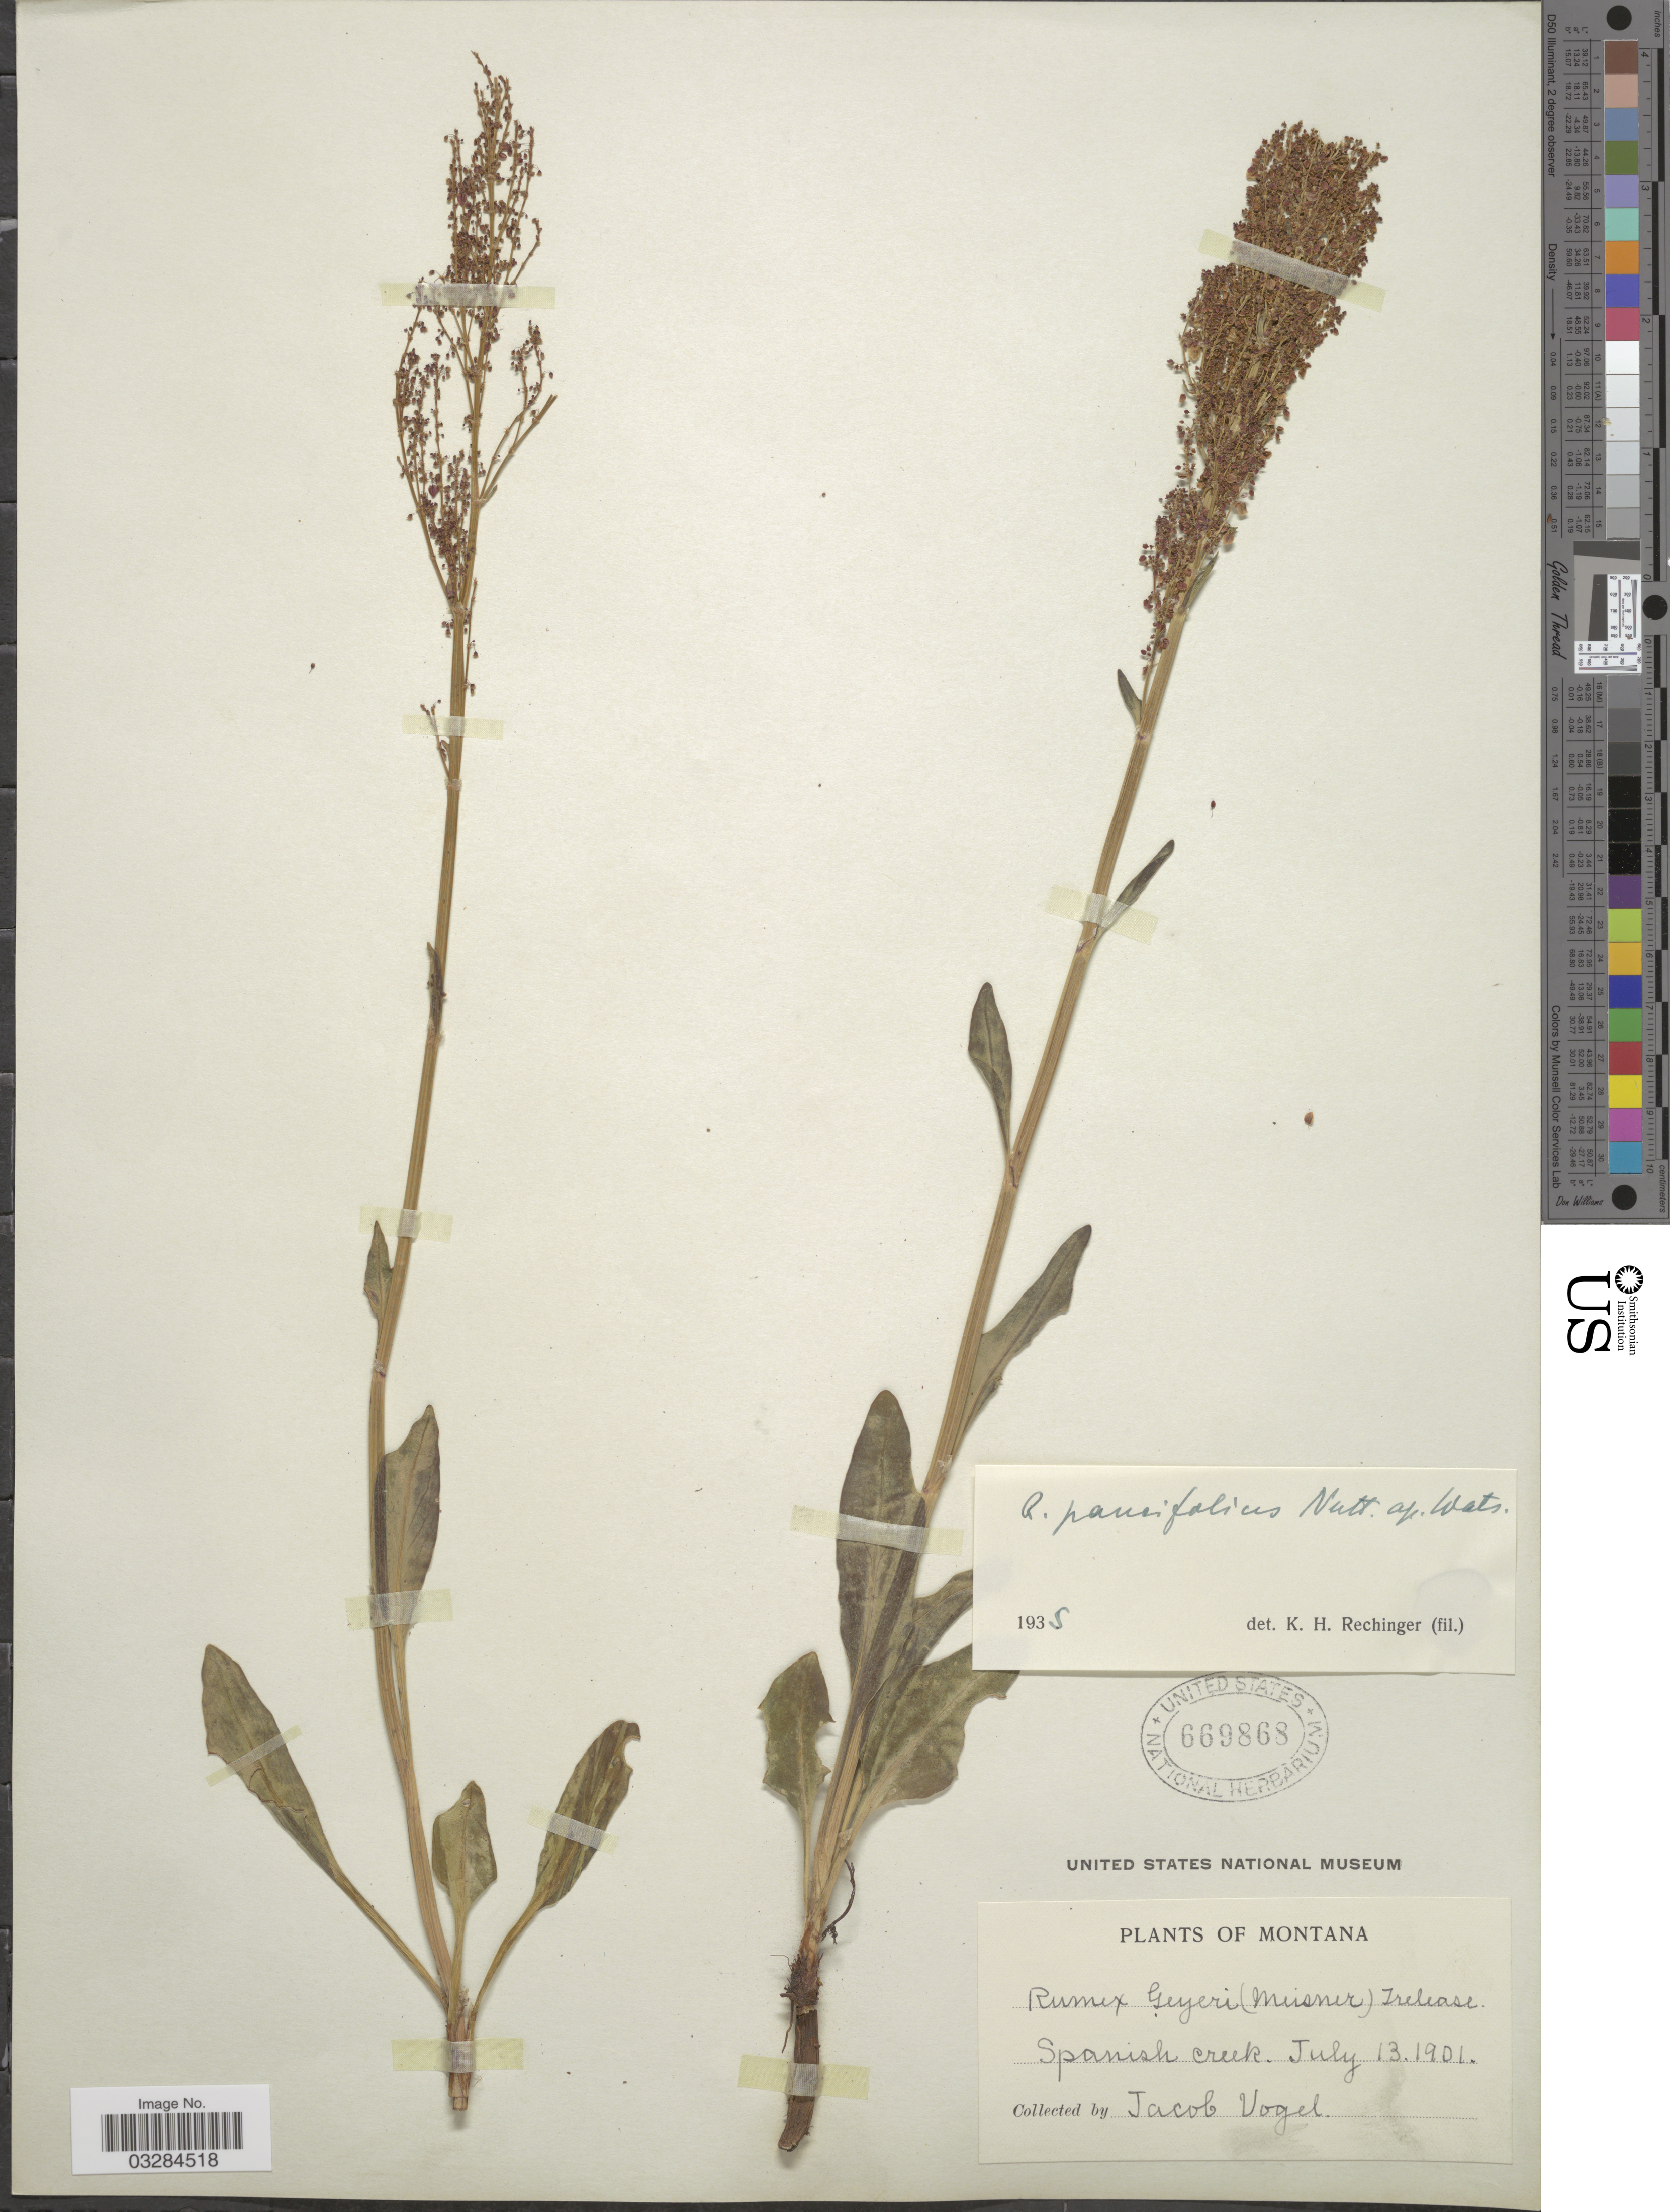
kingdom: Plantae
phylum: Tracheophyta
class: Magnoliopsida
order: Caryophyllales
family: Polygonaceae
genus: Rumex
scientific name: Rumex paucifolius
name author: Nutt.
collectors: J. Vogel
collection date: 1901-07-13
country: United States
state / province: Montana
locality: Spanish creek.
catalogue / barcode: US 669868